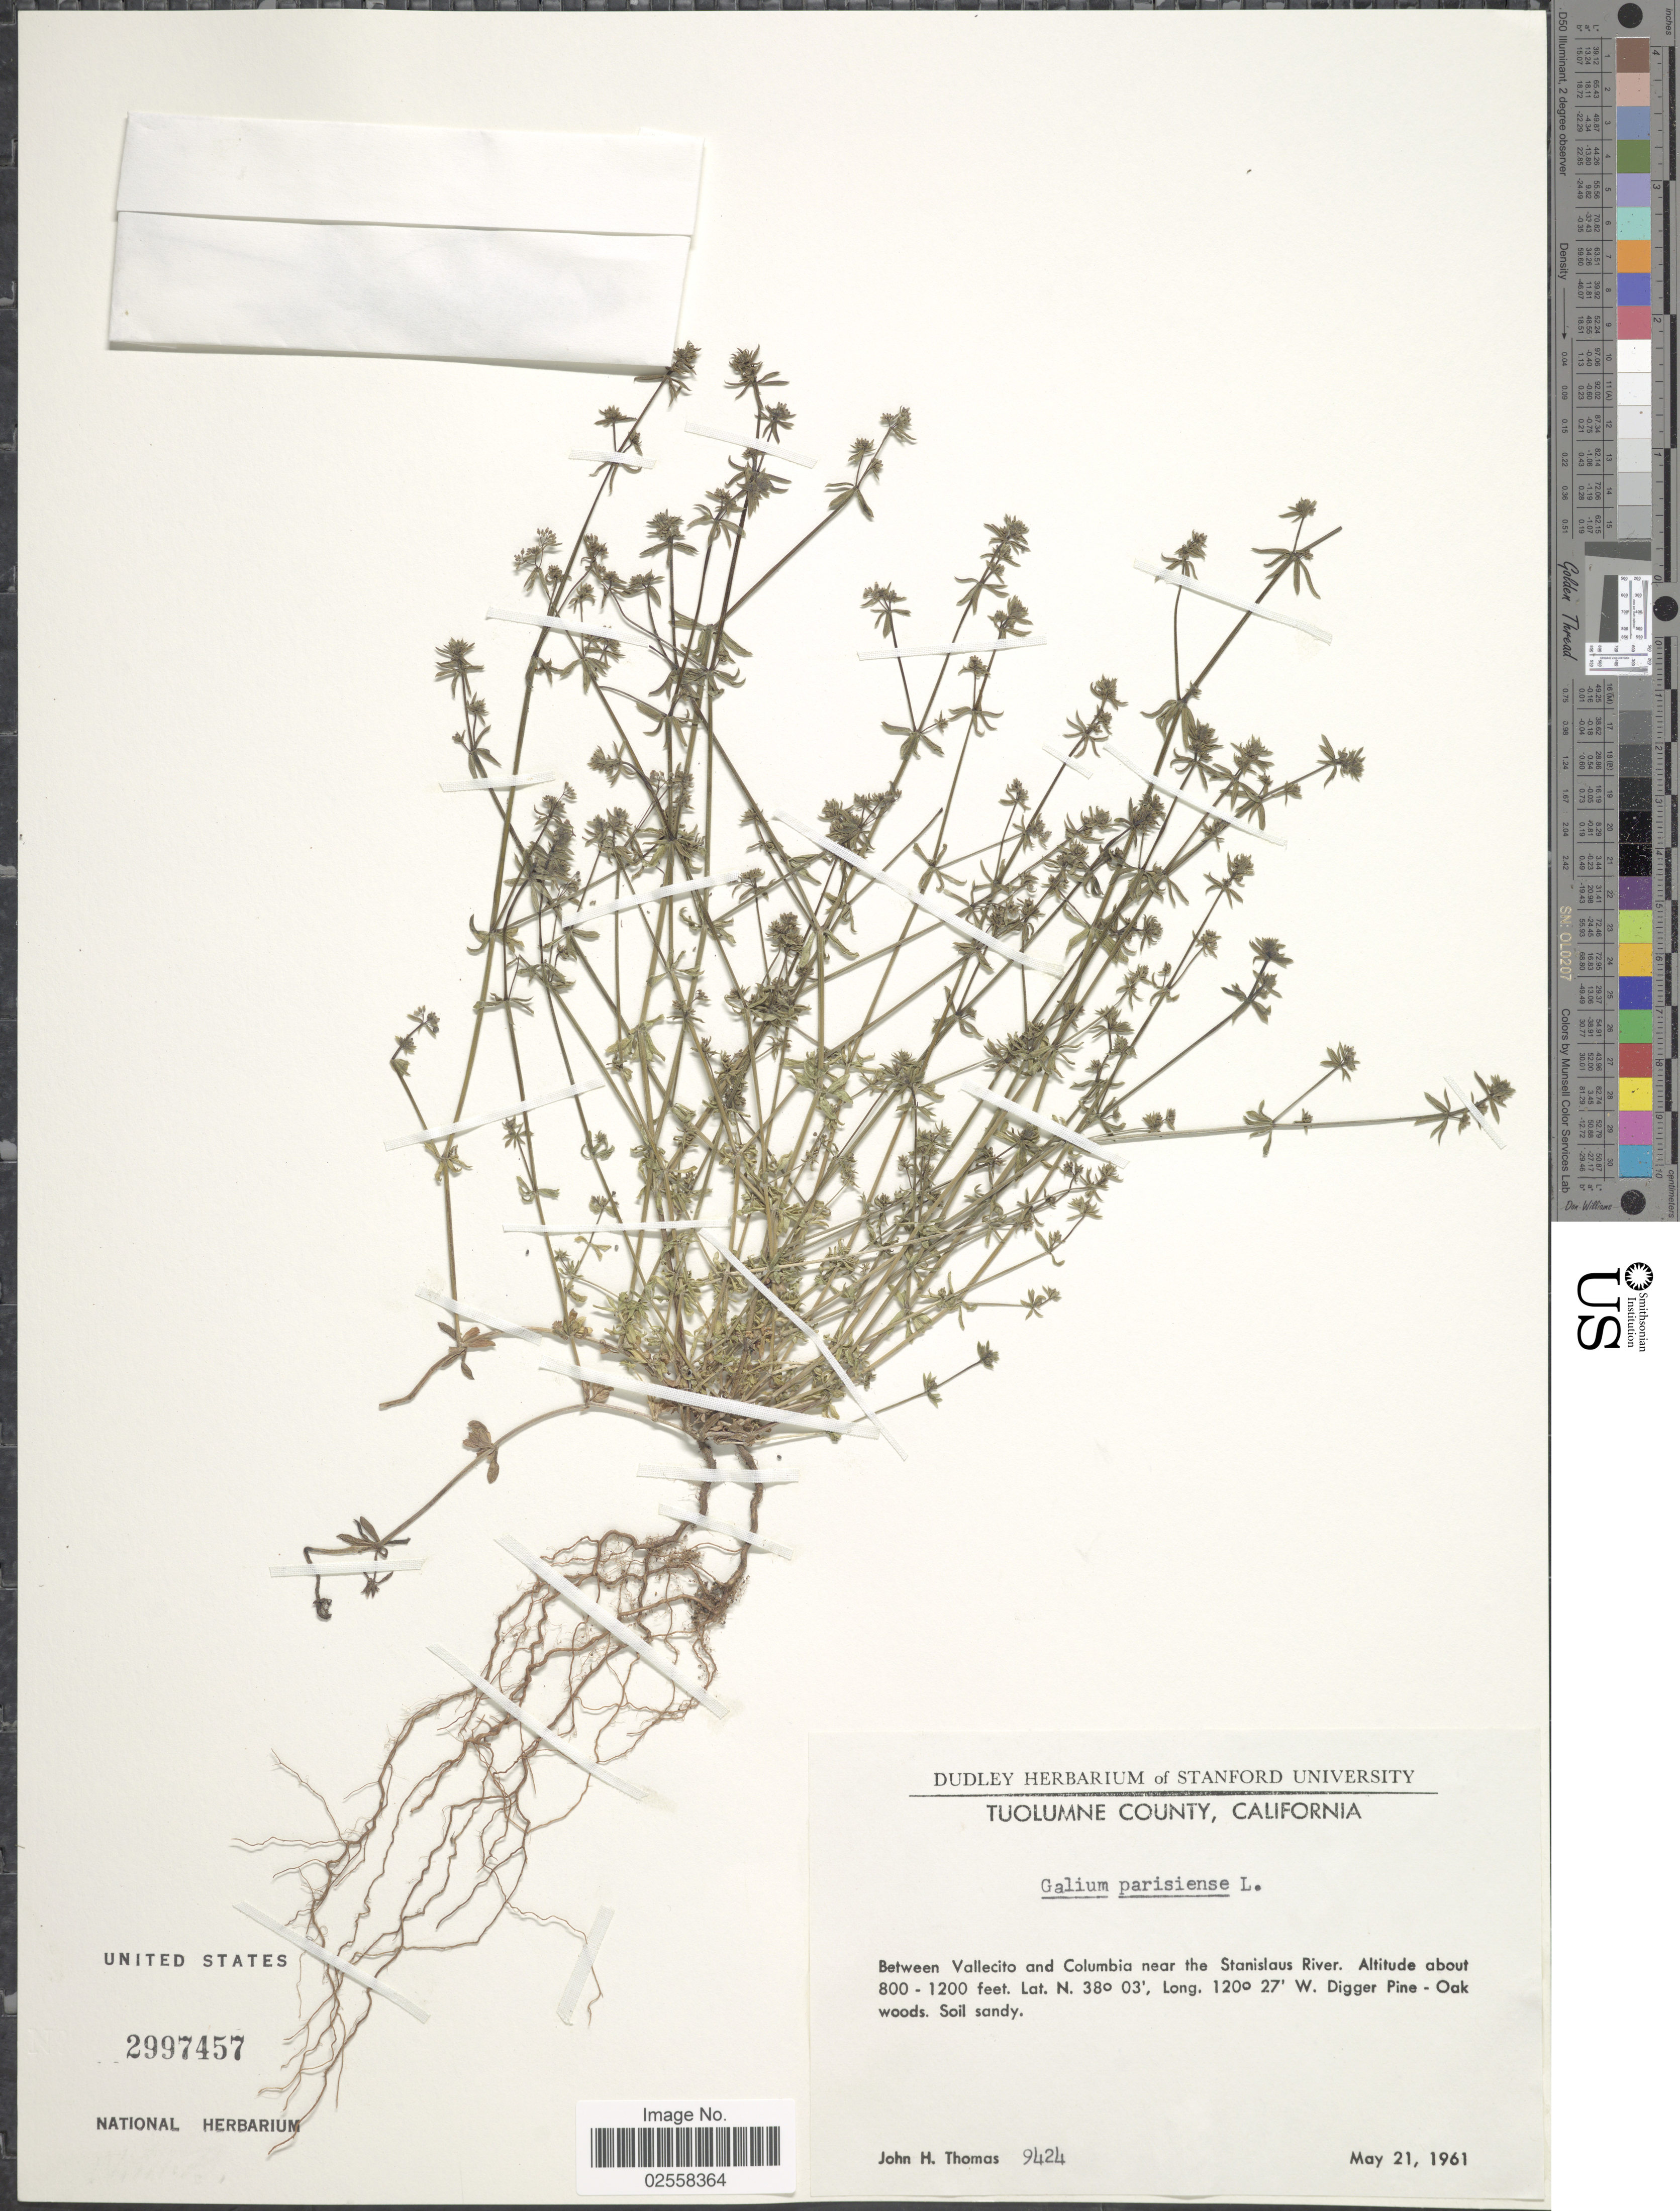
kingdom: Plantae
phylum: Tracheophyta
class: Magnoliopsida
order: Gentianales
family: Rubiaceae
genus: Galium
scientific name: Galium parisiense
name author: L.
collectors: J. H. Thomas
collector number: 9424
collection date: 1961-05-21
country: United States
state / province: California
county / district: Tuolumne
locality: Tuolumne County, between Vallecito and Columbia near the Stainslaus River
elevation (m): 244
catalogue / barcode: US 2997457